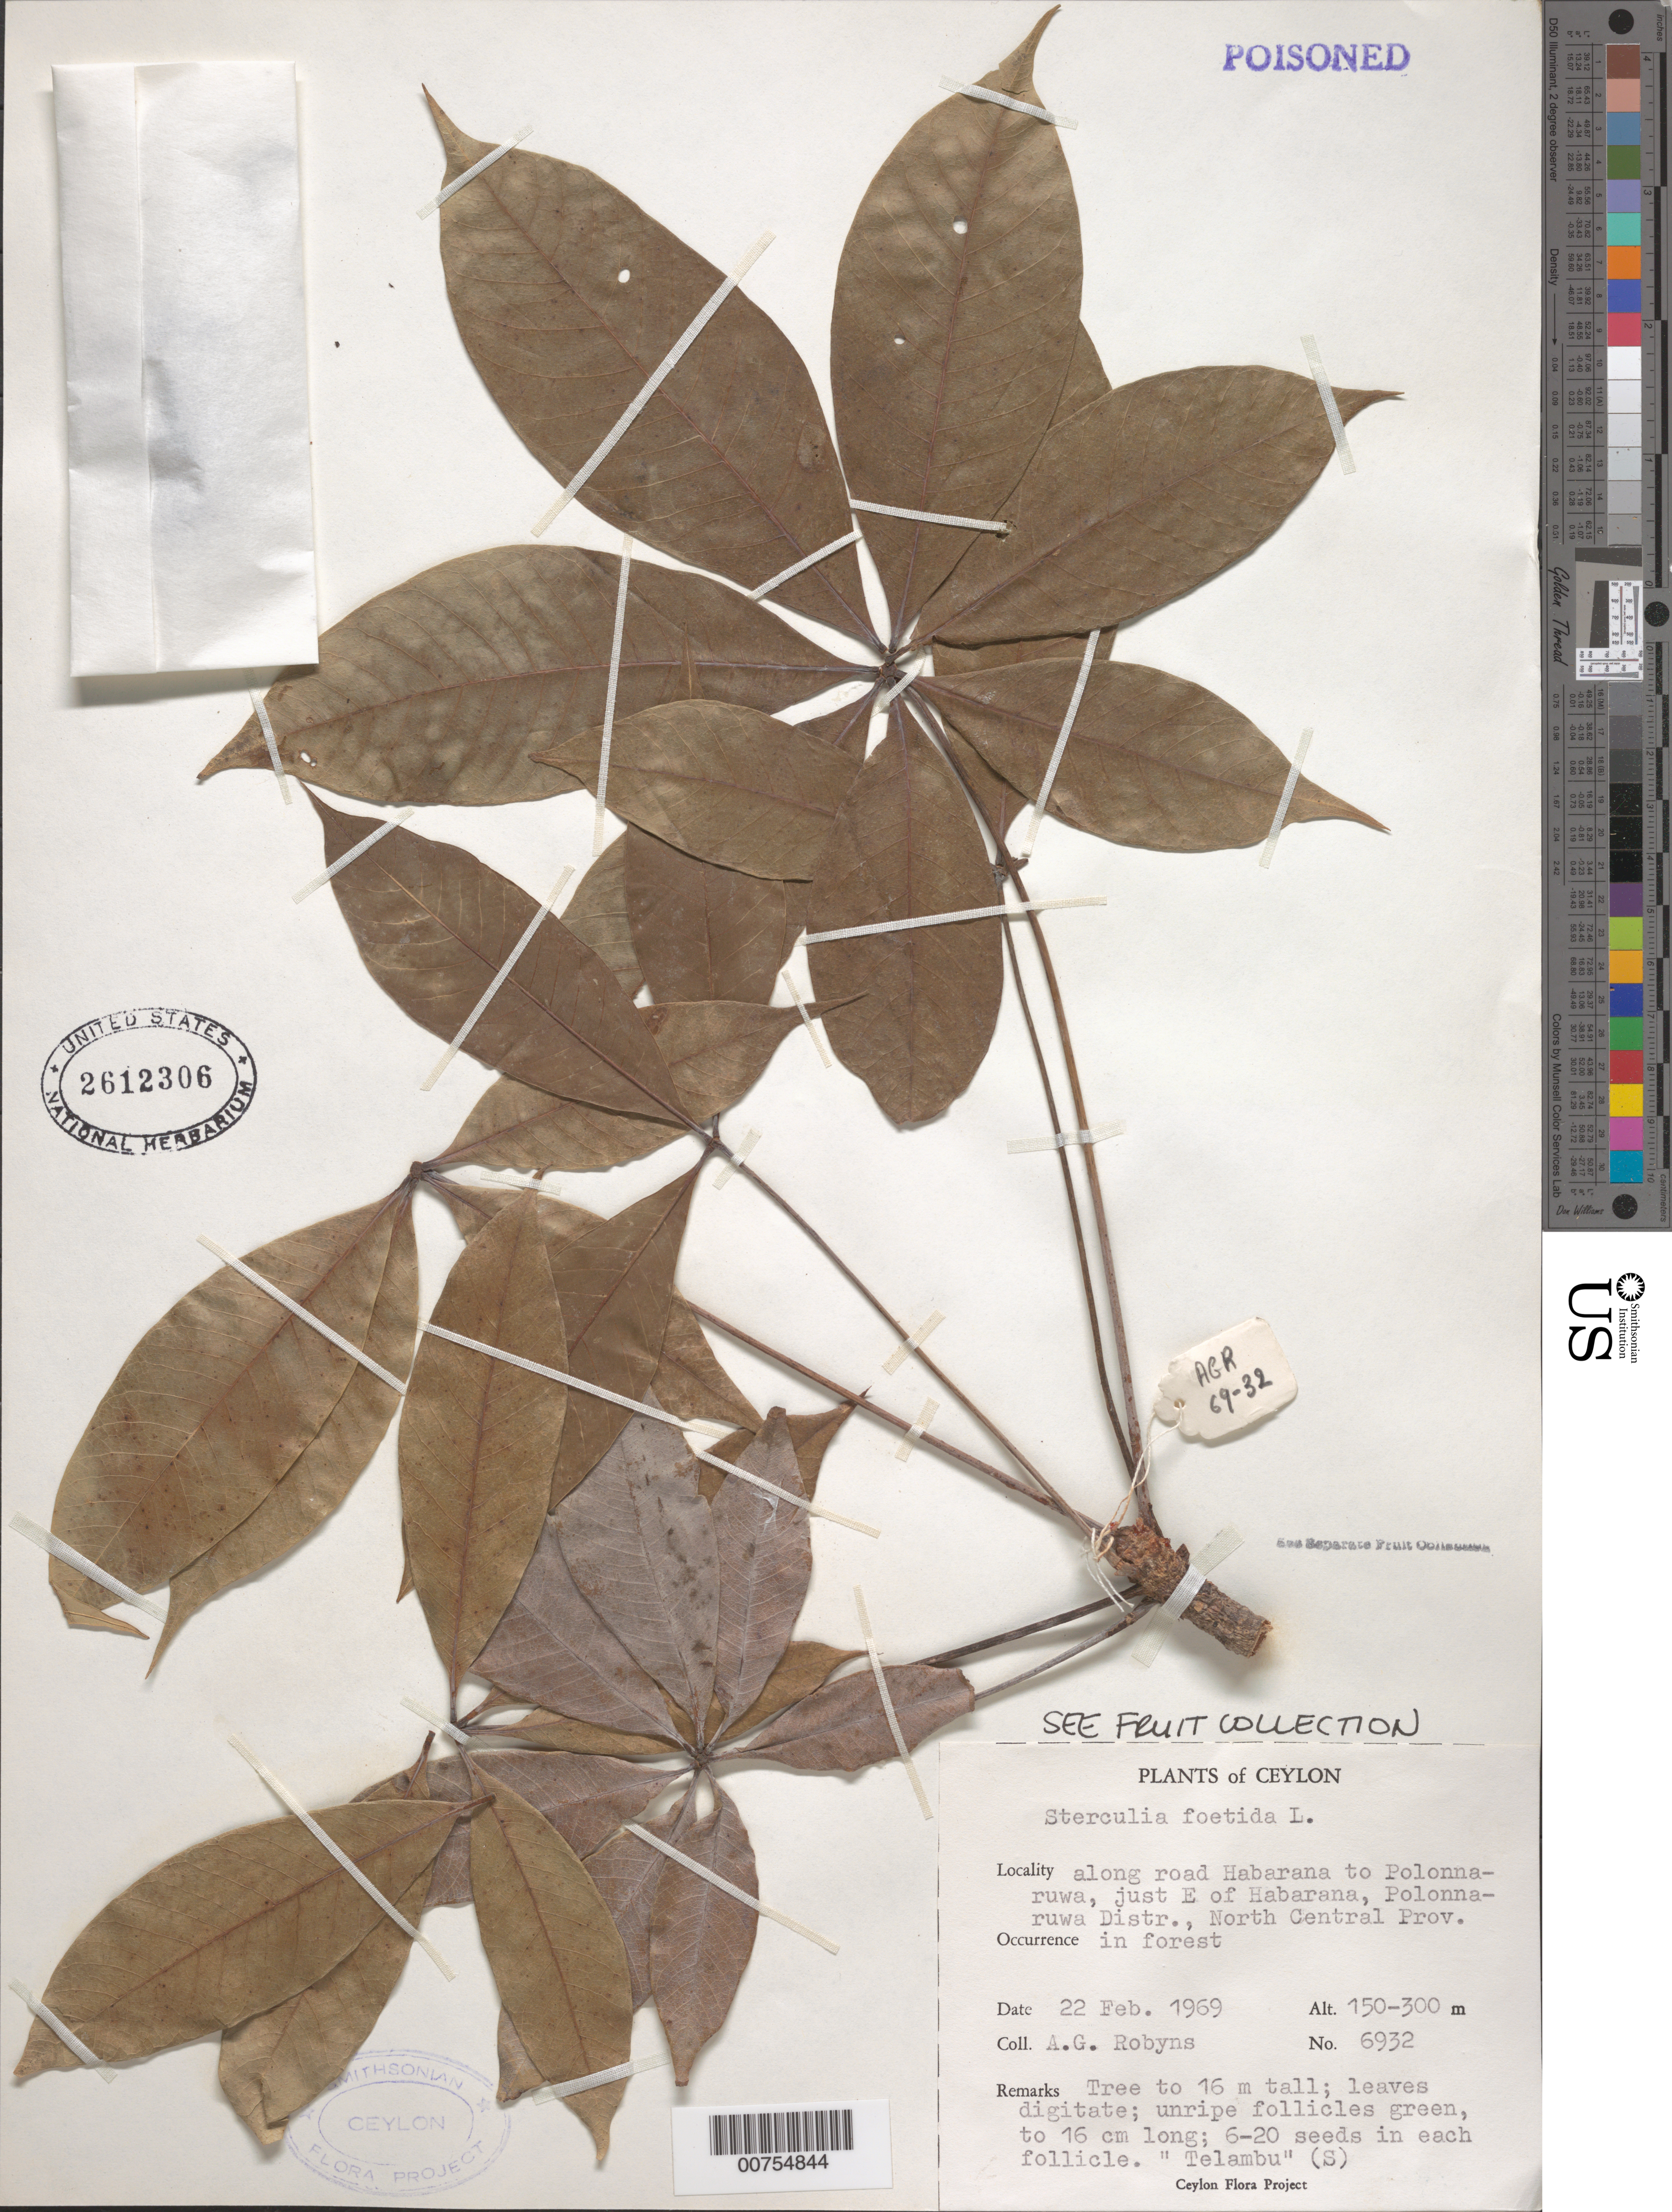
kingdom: Plantae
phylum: Tracheophyta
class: Magnoliopsida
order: Malvales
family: Malvaceae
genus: Sterculia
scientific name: Sterculia foetida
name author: L.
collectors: A. G. Robyns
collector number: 6932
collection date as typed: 22 Feb 1969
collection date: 1969-02-22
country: Sri Lanka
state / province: North Central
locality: Polonnaruwa District. Along road Habarana to Polonnaruwa, just E of Habarana.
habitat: Forest.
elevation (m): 150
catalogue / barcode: US 2612306